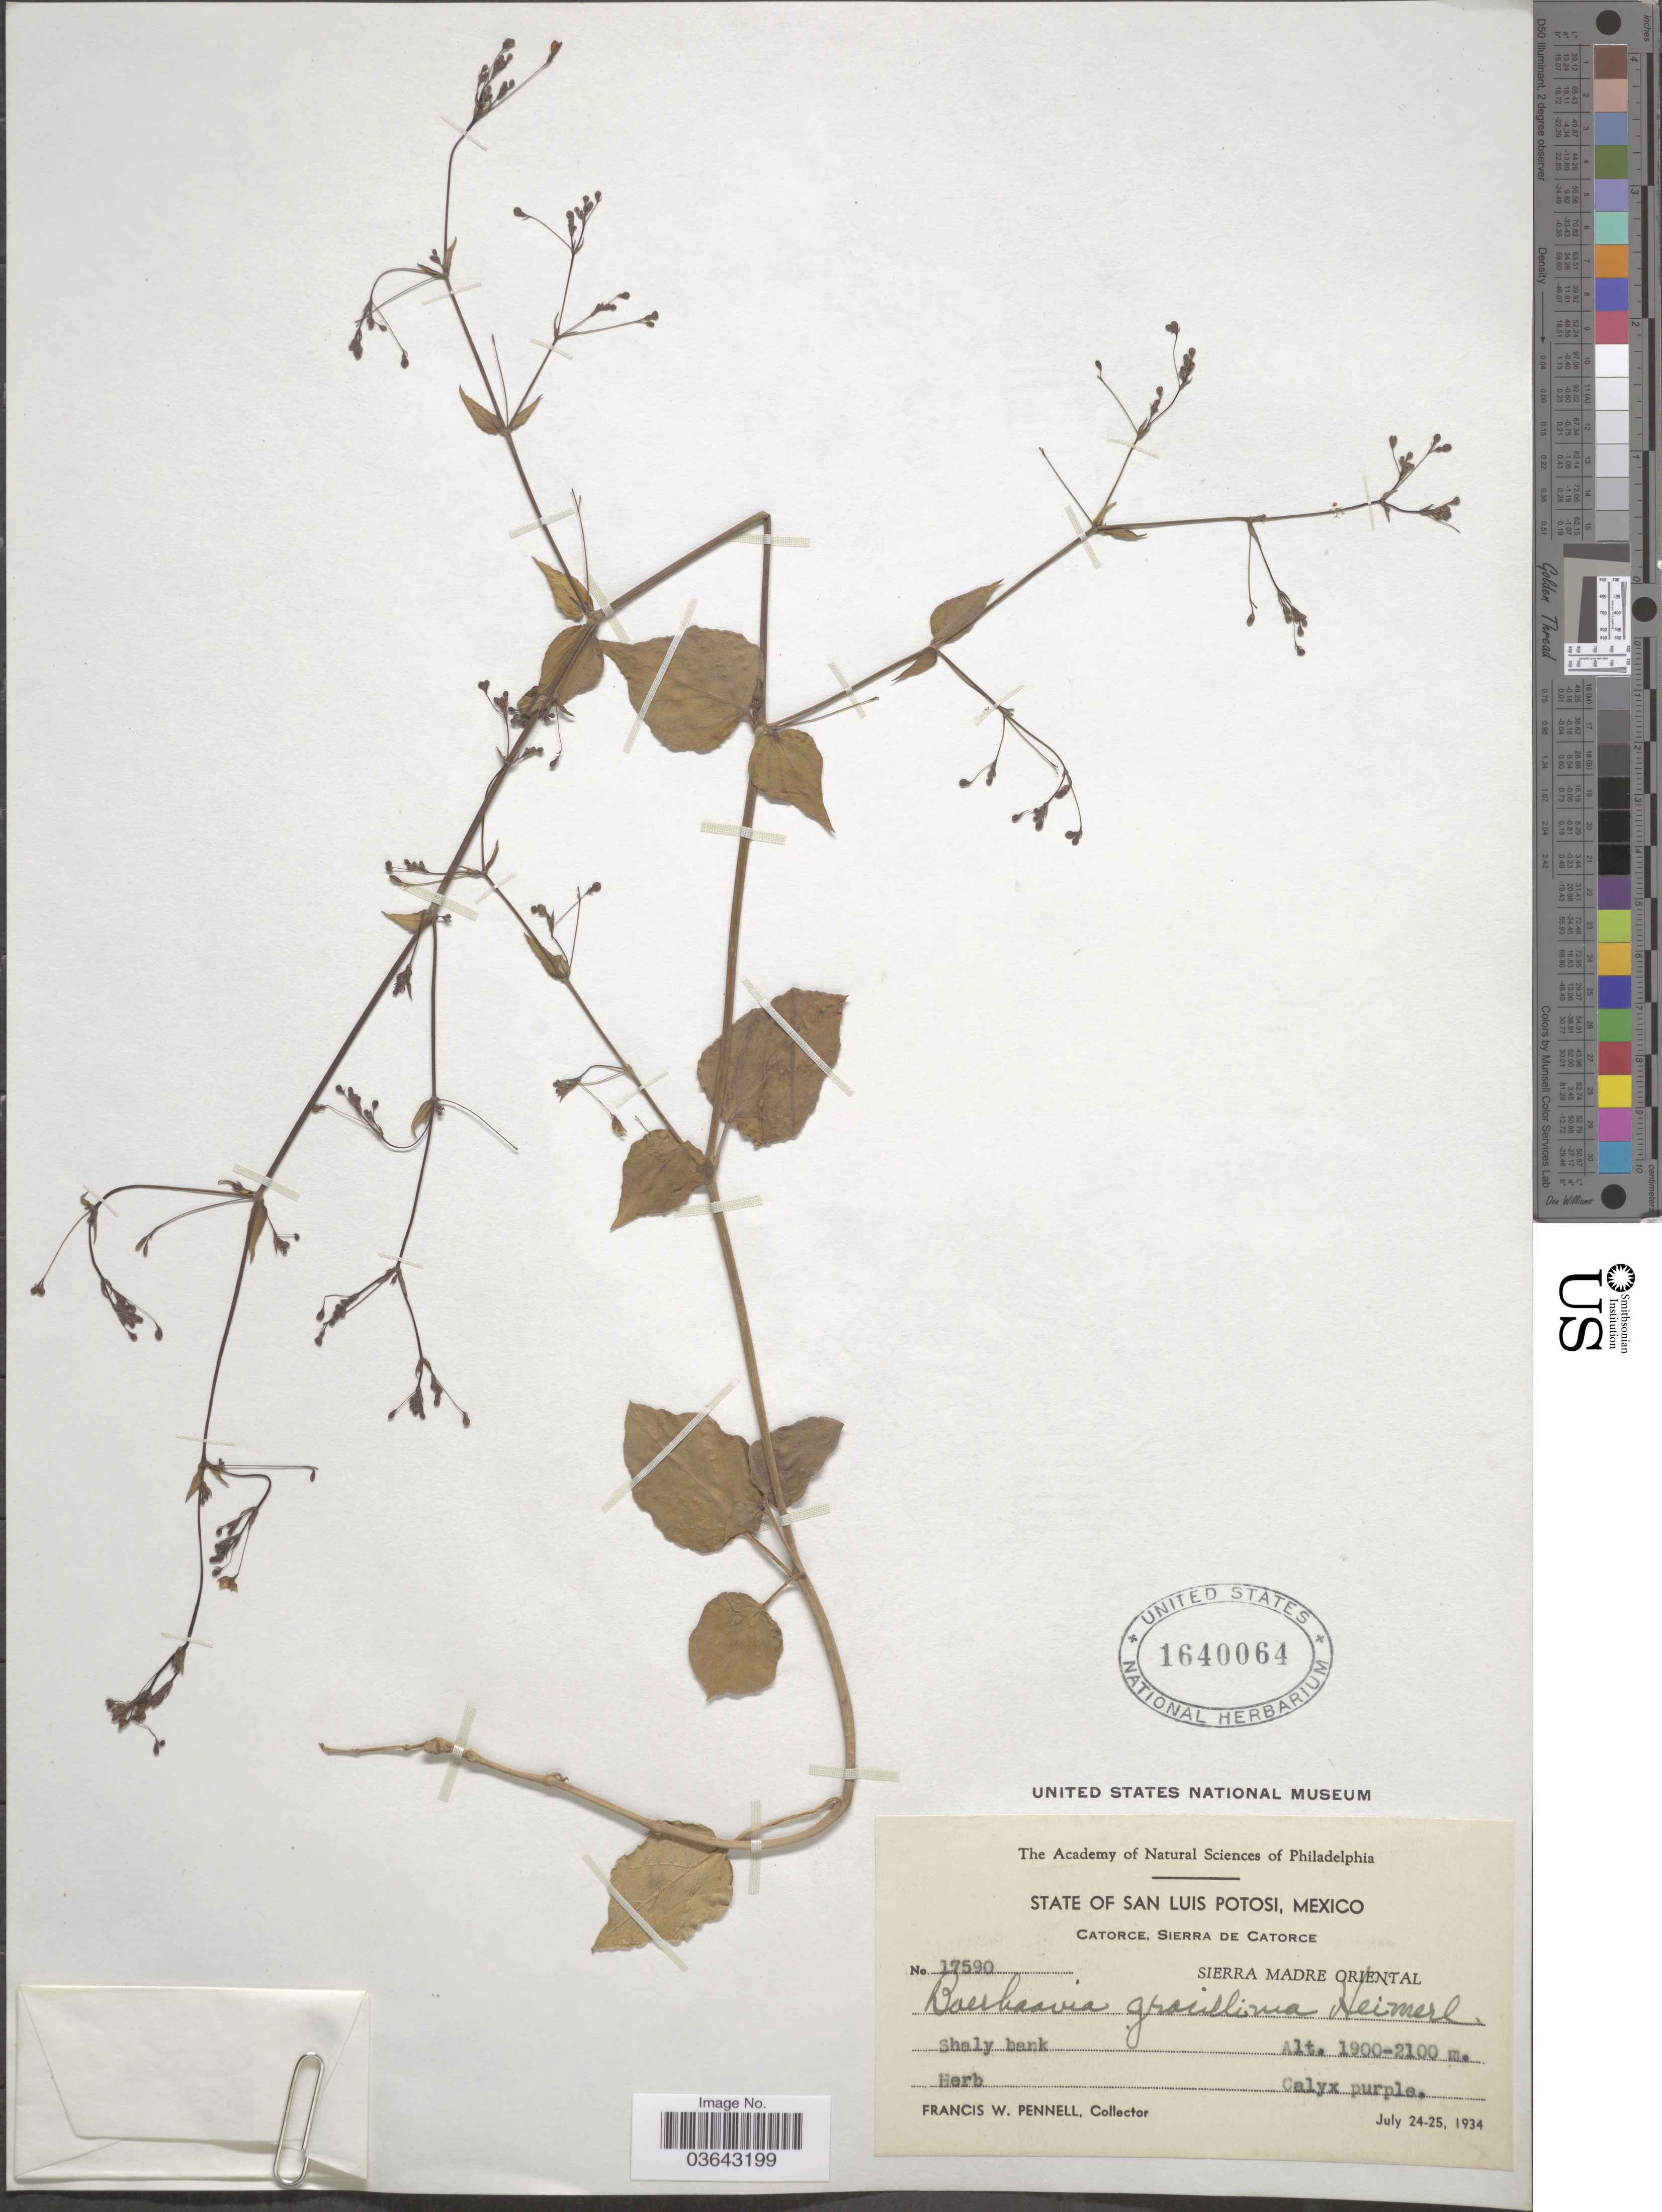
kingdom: Plantae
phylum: Tracheophyta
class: Magnoliopsida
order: Caryophyllales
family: Nyctaginaceae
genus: Boerhavia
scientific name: Boerhavia gracillima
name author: Heimerl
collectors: F. W. Pennell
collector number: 17590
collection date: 1934-07-24/1934-07-25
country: Mexico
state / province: San Luis Potosí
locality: Catorce, Sierra de Catorce. Sierra Madre Oriental.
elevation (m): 1900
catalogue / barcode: US 1640064